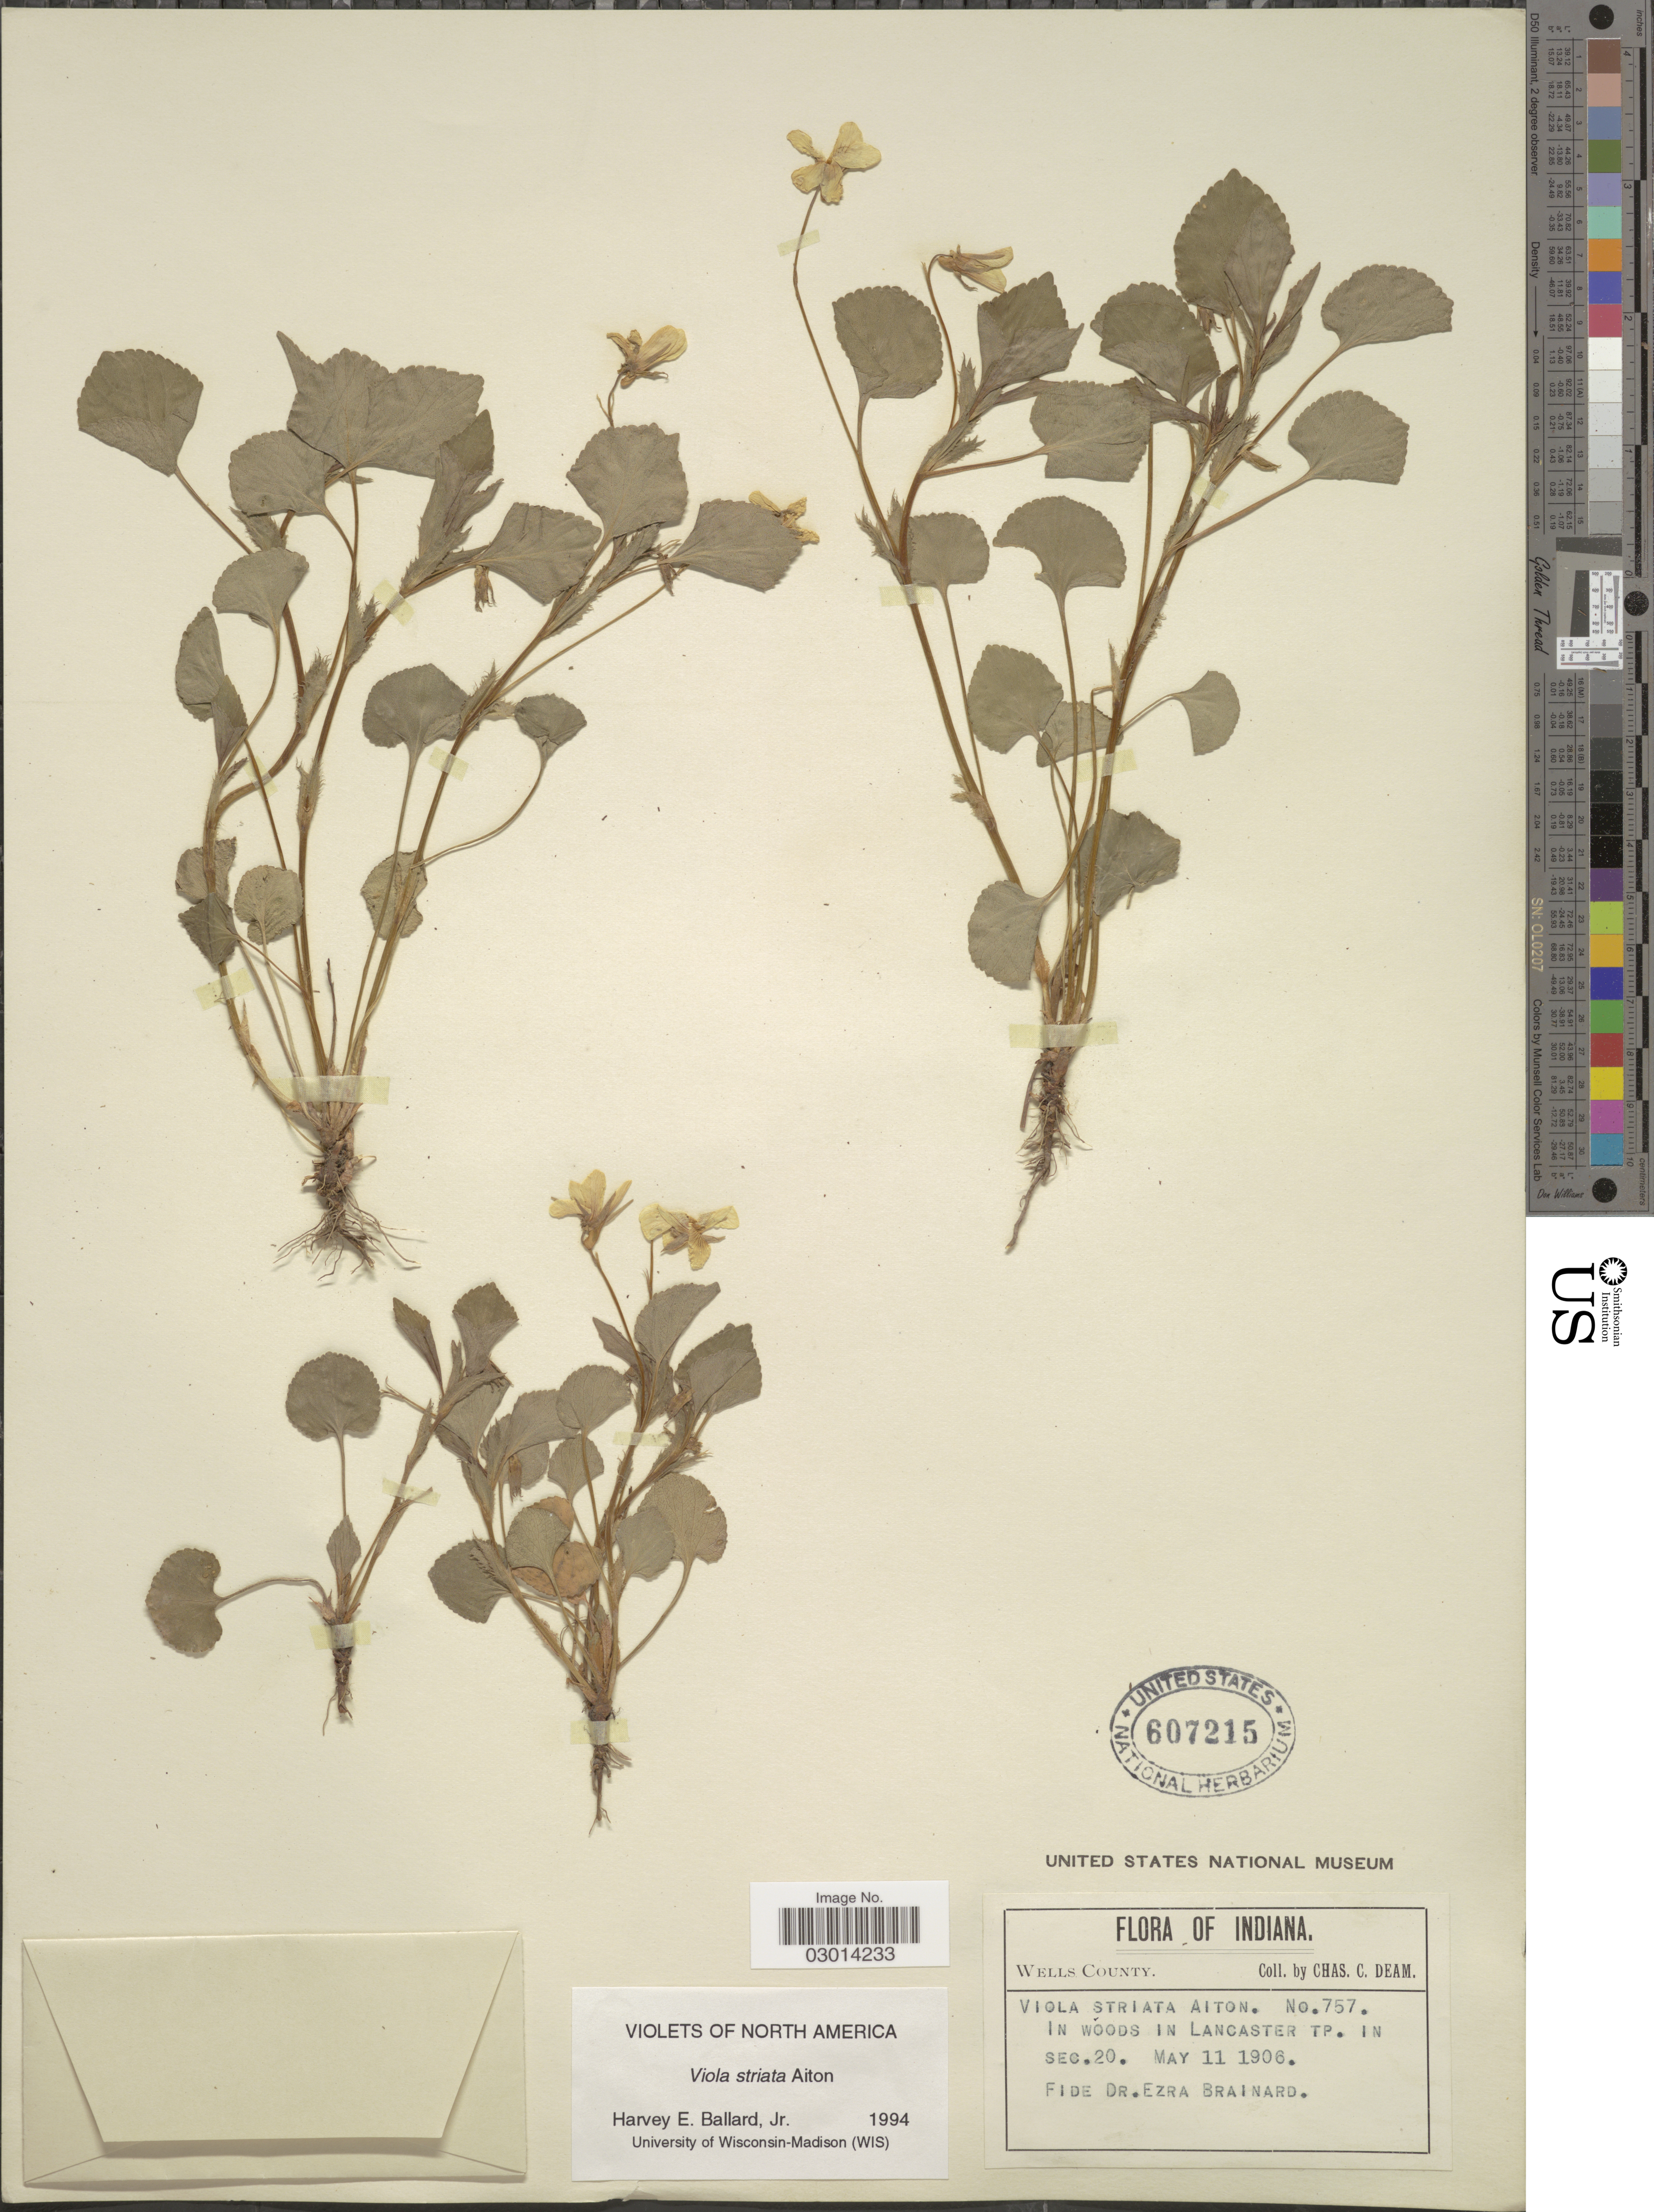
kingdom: Plantae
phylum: Tracheophyta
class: Magnoliopsida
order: Malpighiales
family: Violaceae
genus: Viola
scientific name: Viola rostrata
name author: Pursh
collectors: C. C. Deam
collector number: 757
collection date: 1906-05-11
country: United States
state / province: Indiana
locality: Wells County. Lancaster Tp. in Sec. 20.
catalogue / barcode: US 607215